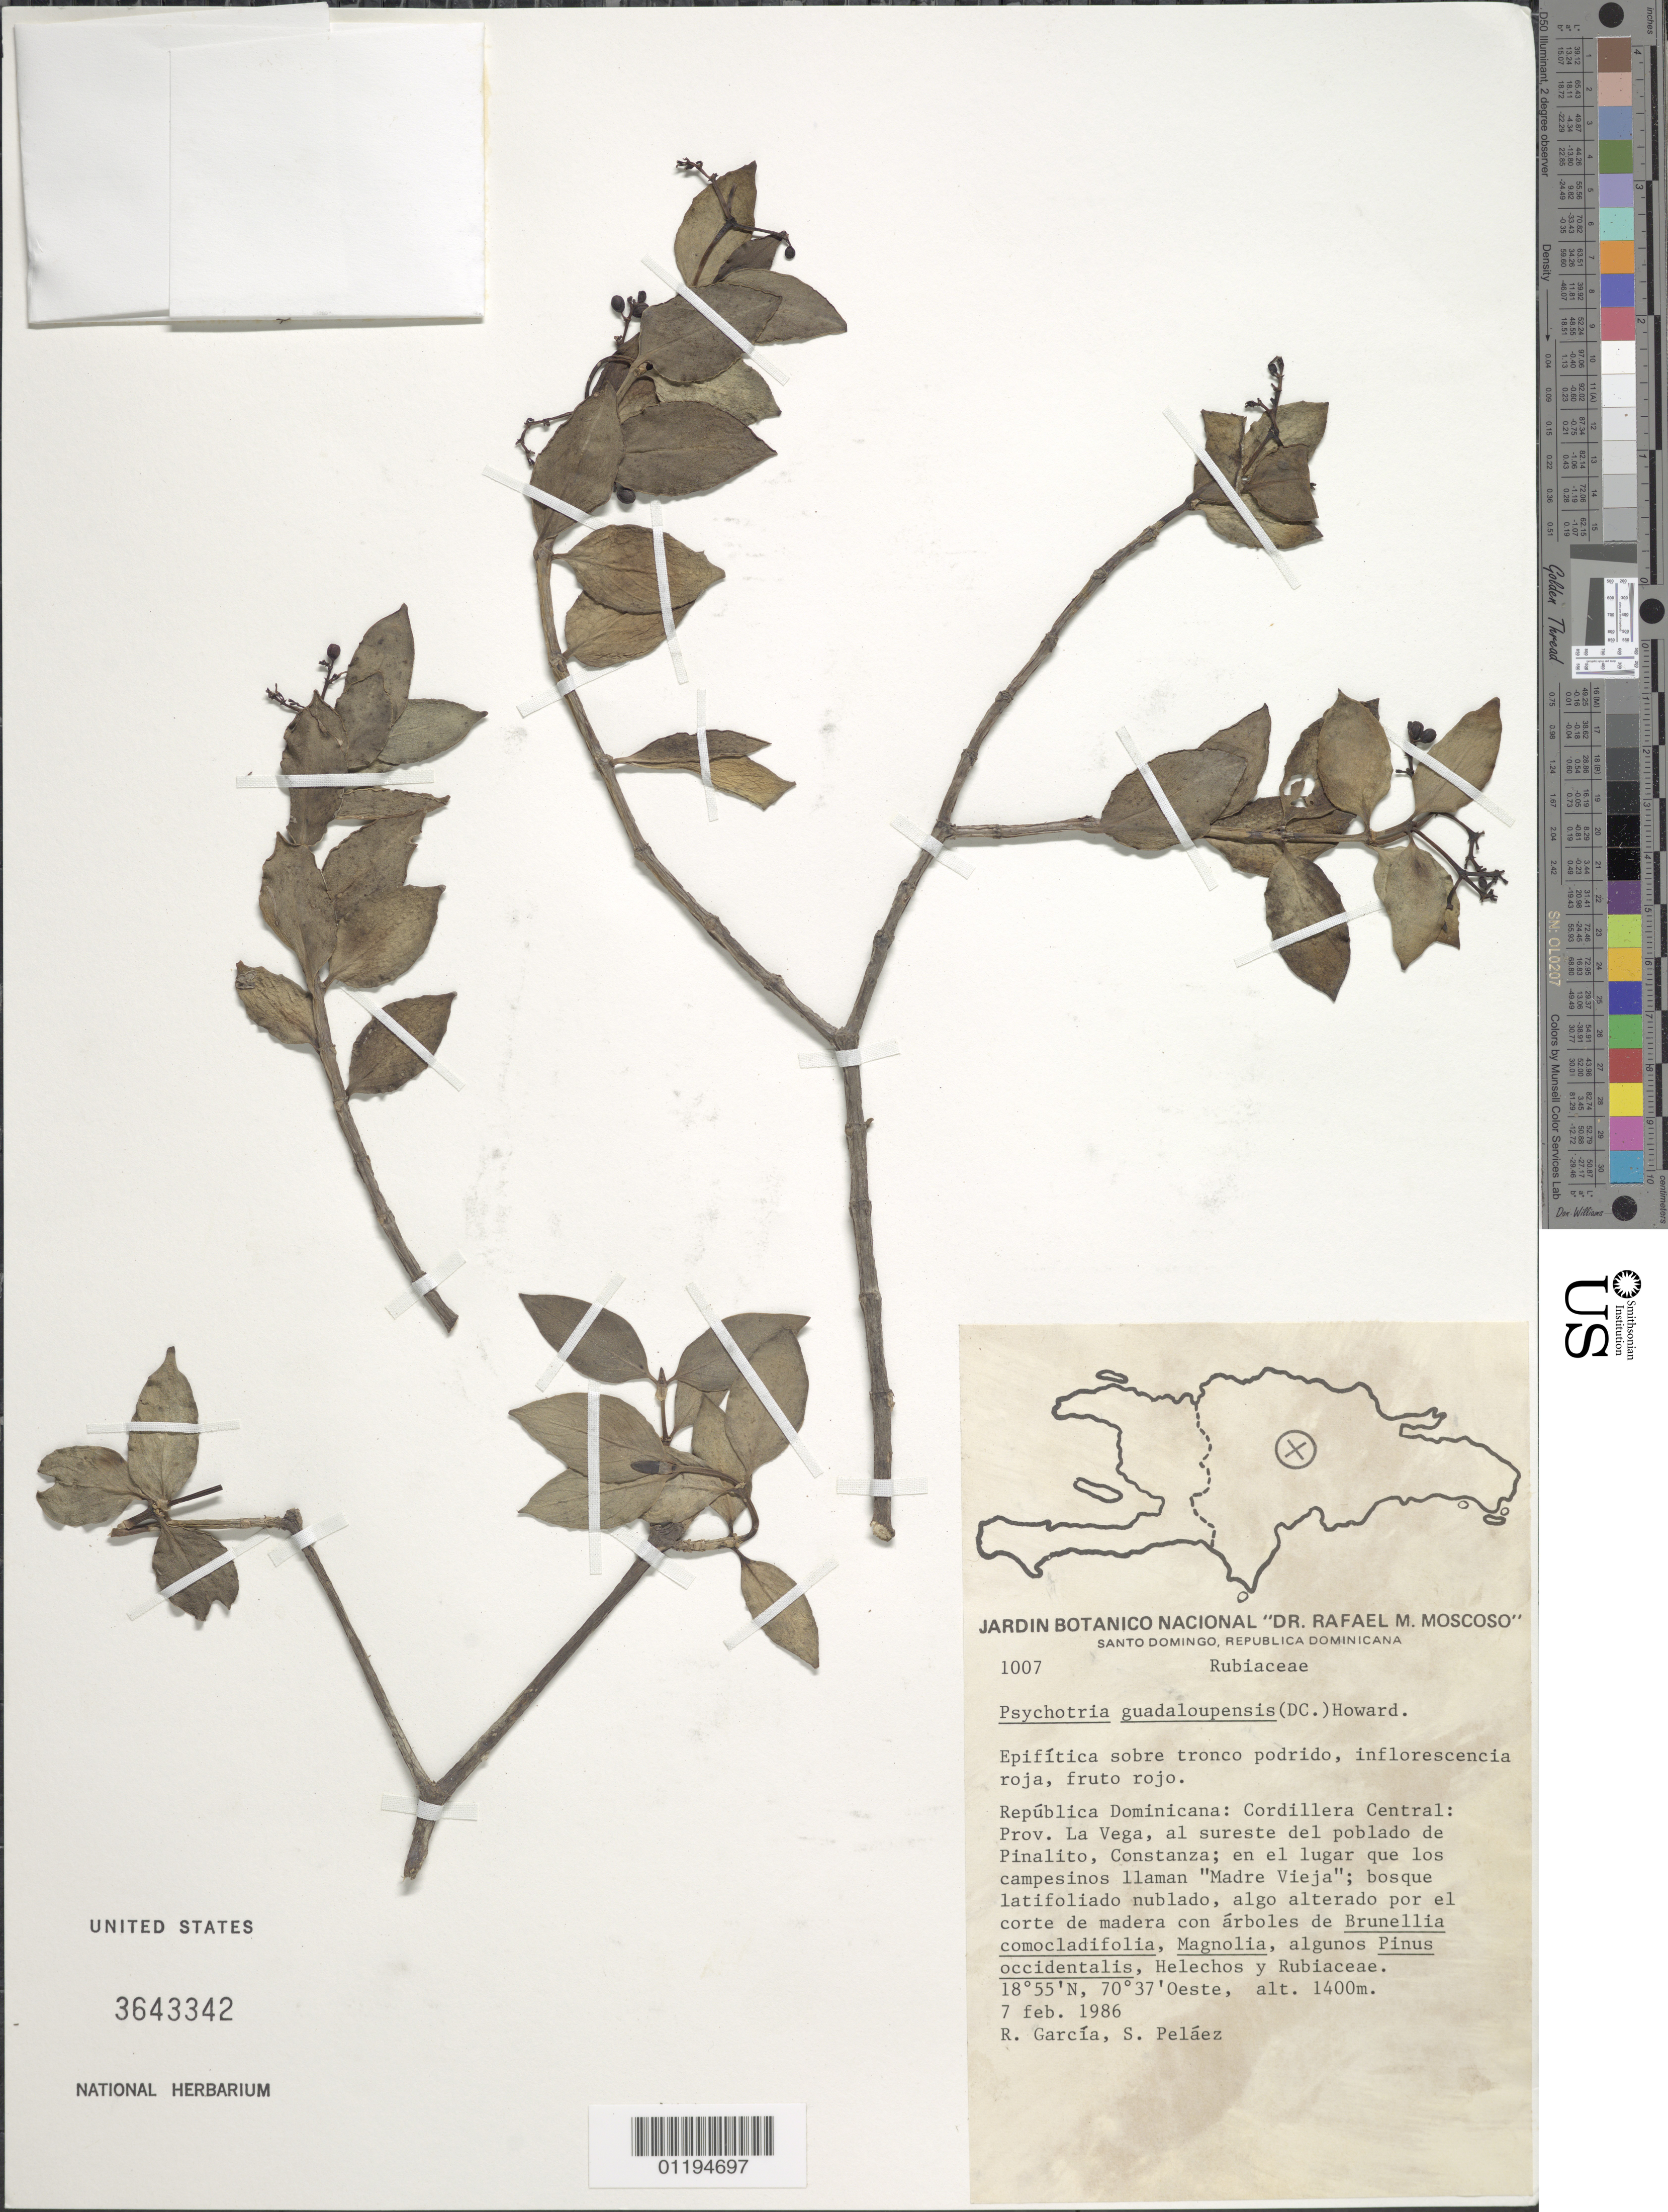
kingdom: Plantae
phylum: Tracheophyta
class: Magnoliopsida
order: Gentianales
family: Rubiaceae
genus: Psychotria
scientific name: Psychotria guadalupensis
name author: (DC.) R.A. Howard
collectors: R. Garcia & S. Pelaez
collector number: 1007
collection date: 1986-02-07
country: Dominican Republic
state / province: La Vega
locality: SE of Pinalito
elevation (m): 1400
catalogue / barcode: US 3643342